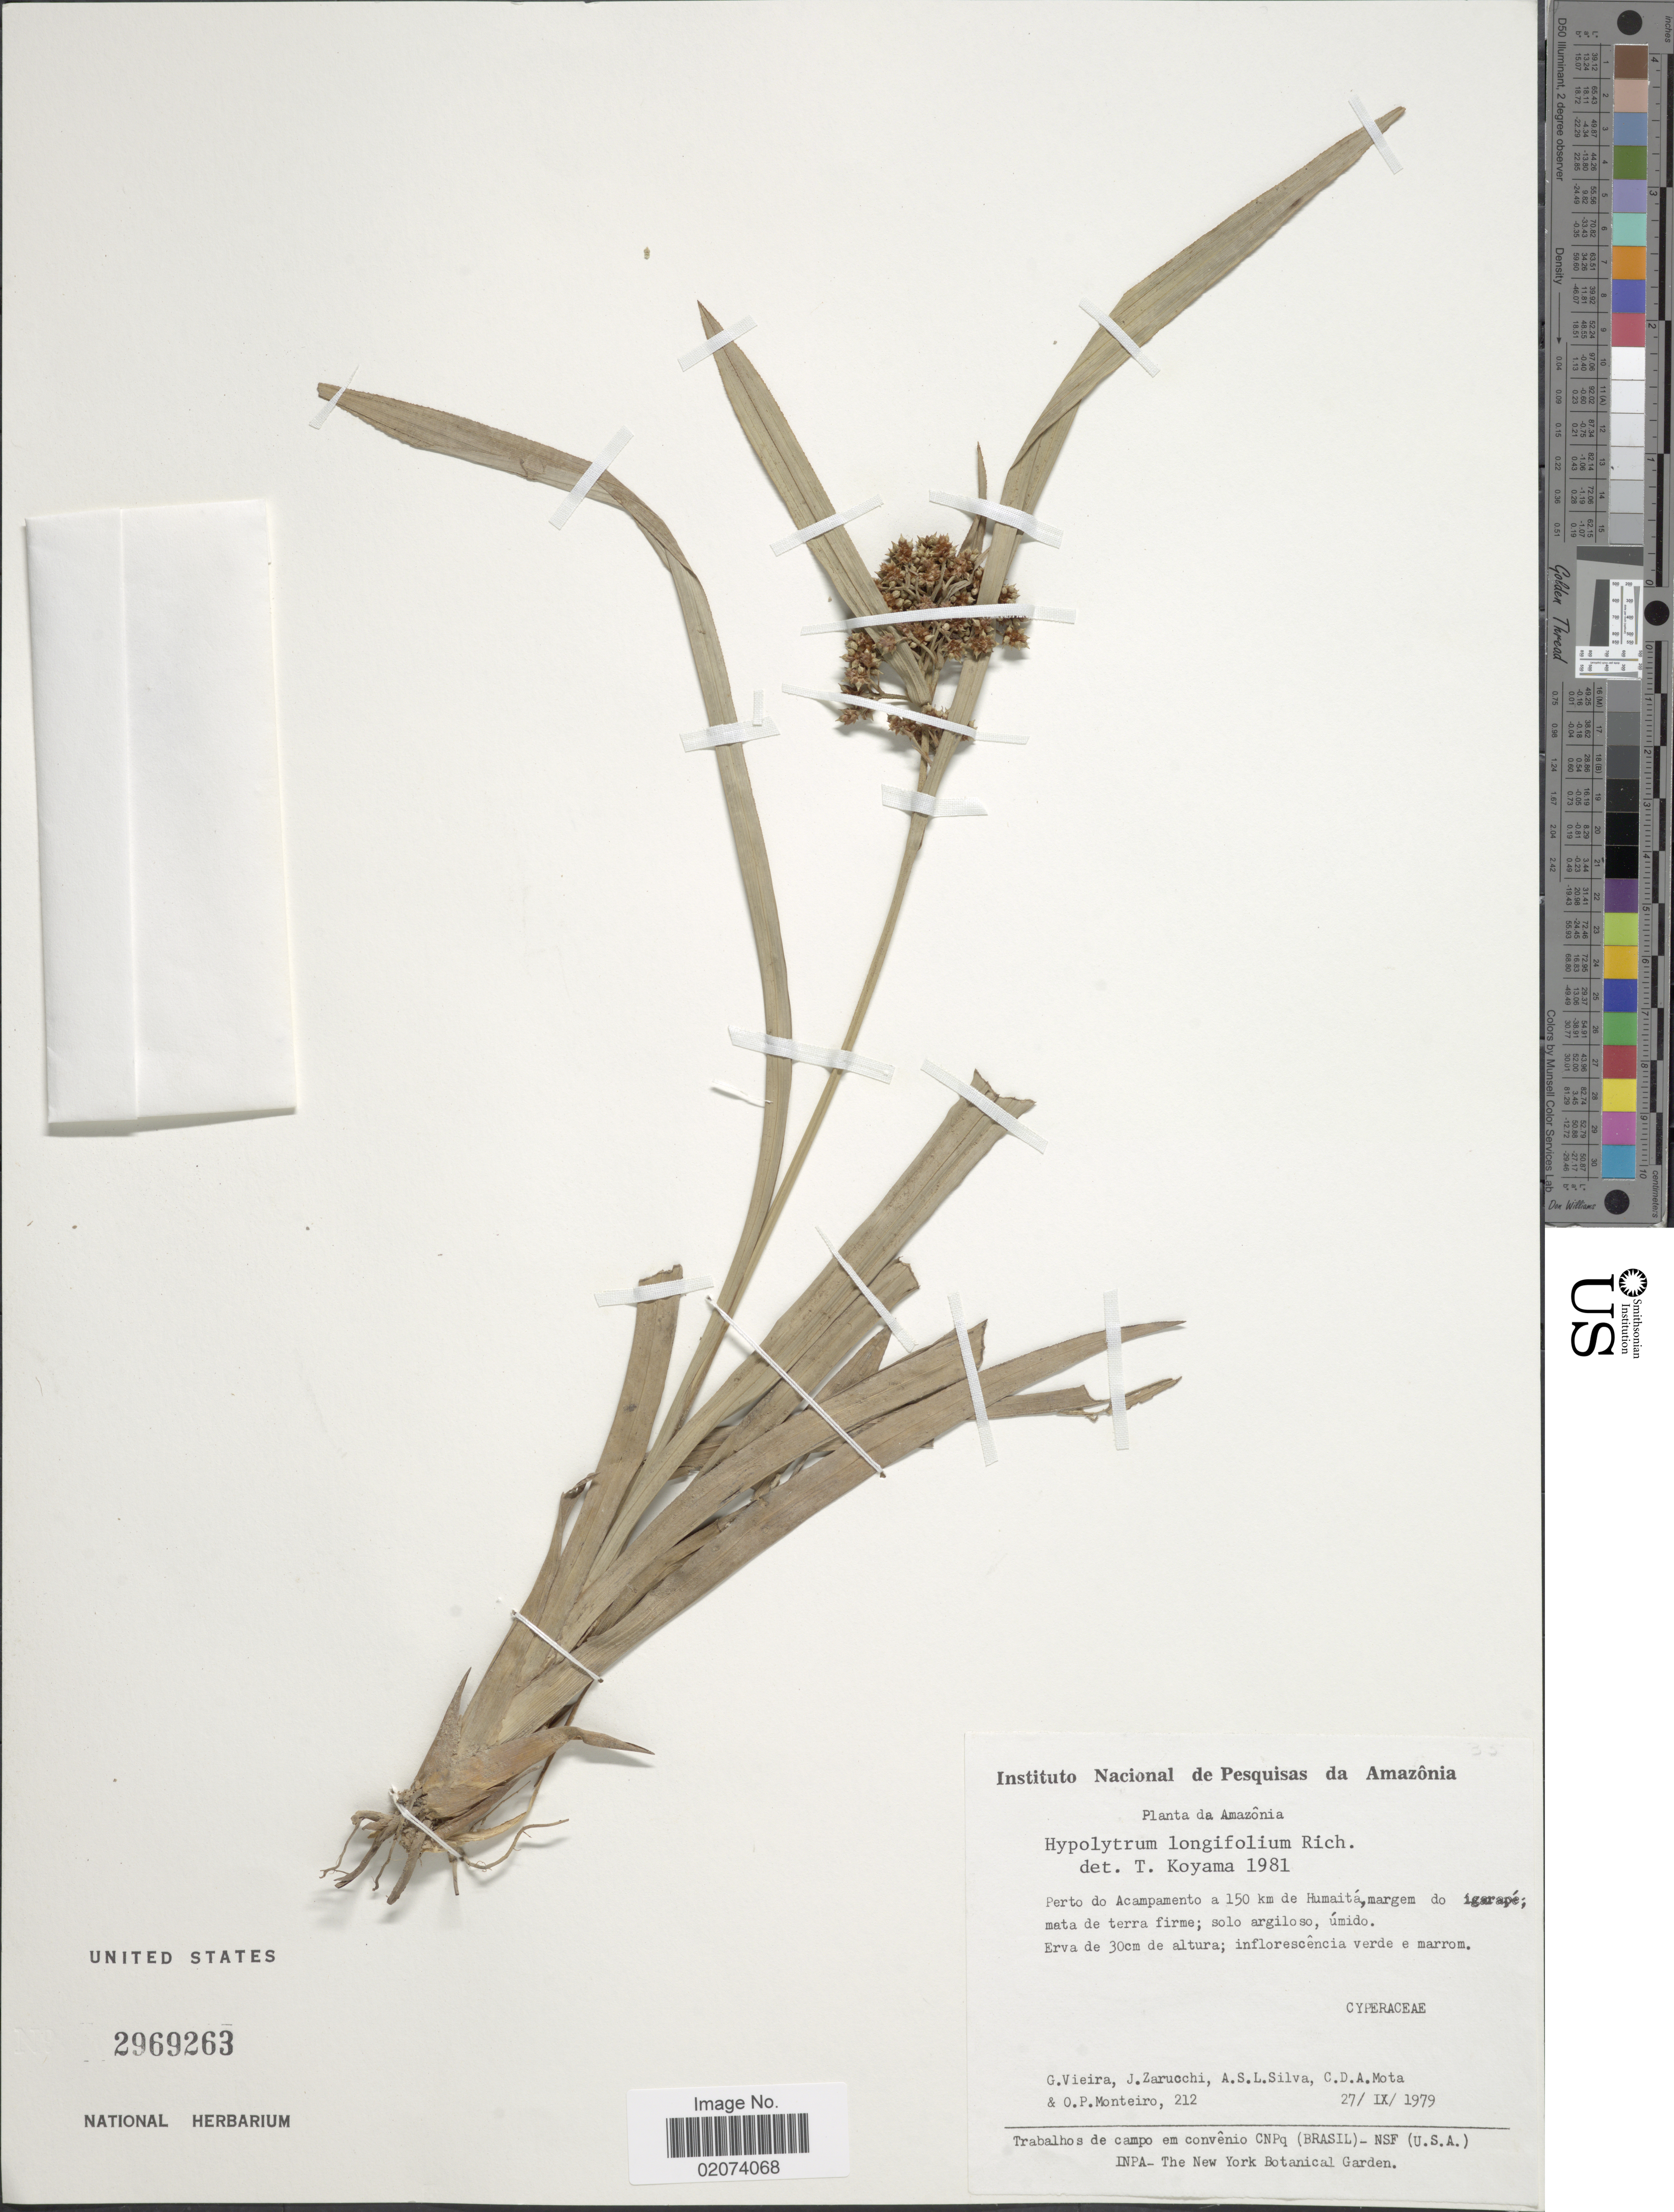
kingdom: Plantae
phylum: Tracheophyta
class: Liliopsida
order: Poales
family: Cyperaceae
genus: Hypolytrum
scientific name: Hypolytrum longifolium subsp. longifolium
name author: (Rich.) Nees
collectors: G. Vieira, J. L. Zarucchi, A. S. Silva, C. D. A. Mota & O. P. Monteiro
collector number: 212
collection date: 1979-09-27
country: Paraguay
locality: Amazonia, Perto do Acampamento a 150 km de Humaita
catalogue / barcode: US 2969263